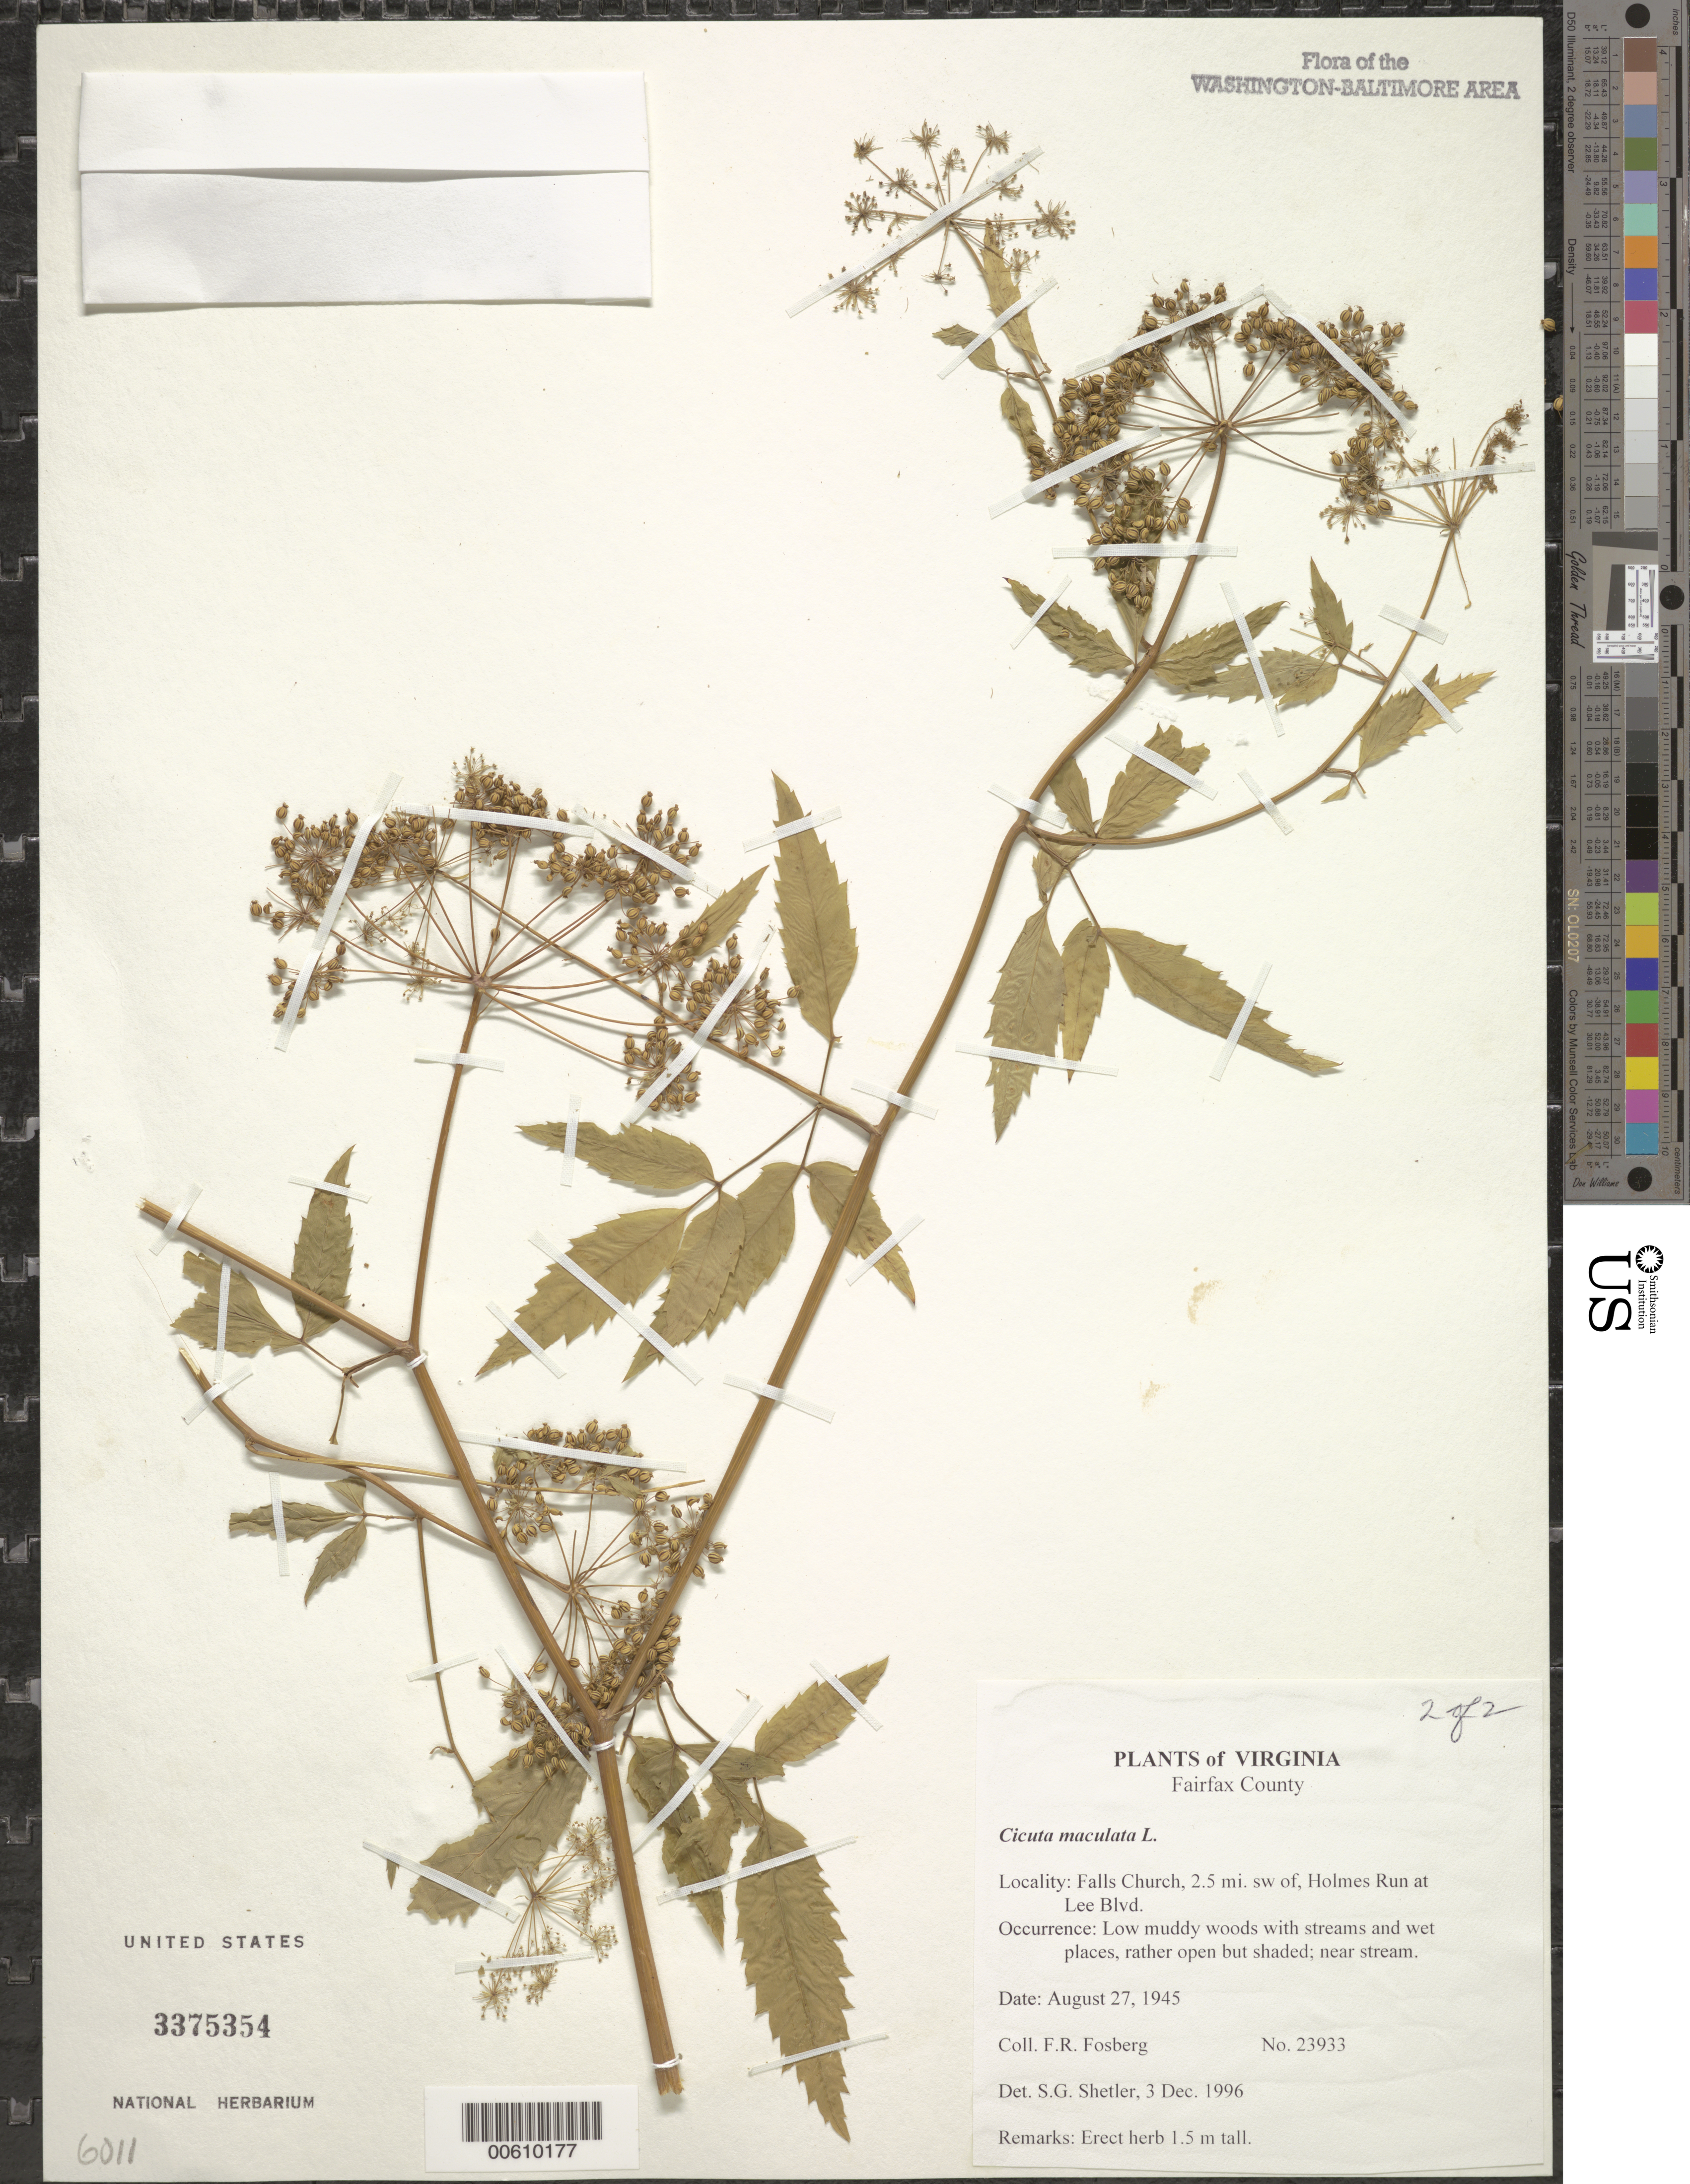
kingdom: Plantae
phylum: Tracheophyta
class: Magnoliopsida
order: Apiales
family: Apiaceae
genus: Cicuta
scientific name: Cicuta maculata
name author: L.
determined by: Shetler, Stanwyn G., (US), NMNH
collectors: F. R. Fosberg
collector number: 23933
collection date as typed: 27 Aug 1945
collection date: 1945-08-27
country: United States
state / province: Virginia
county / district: Fairfax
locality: Falls Church, 2.5 mi. sw of, Holmes Run at Lee Blvd.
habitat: Low muddy woods with streams and wet places, rather open but shaded; near stream.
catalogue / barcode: US 3375354